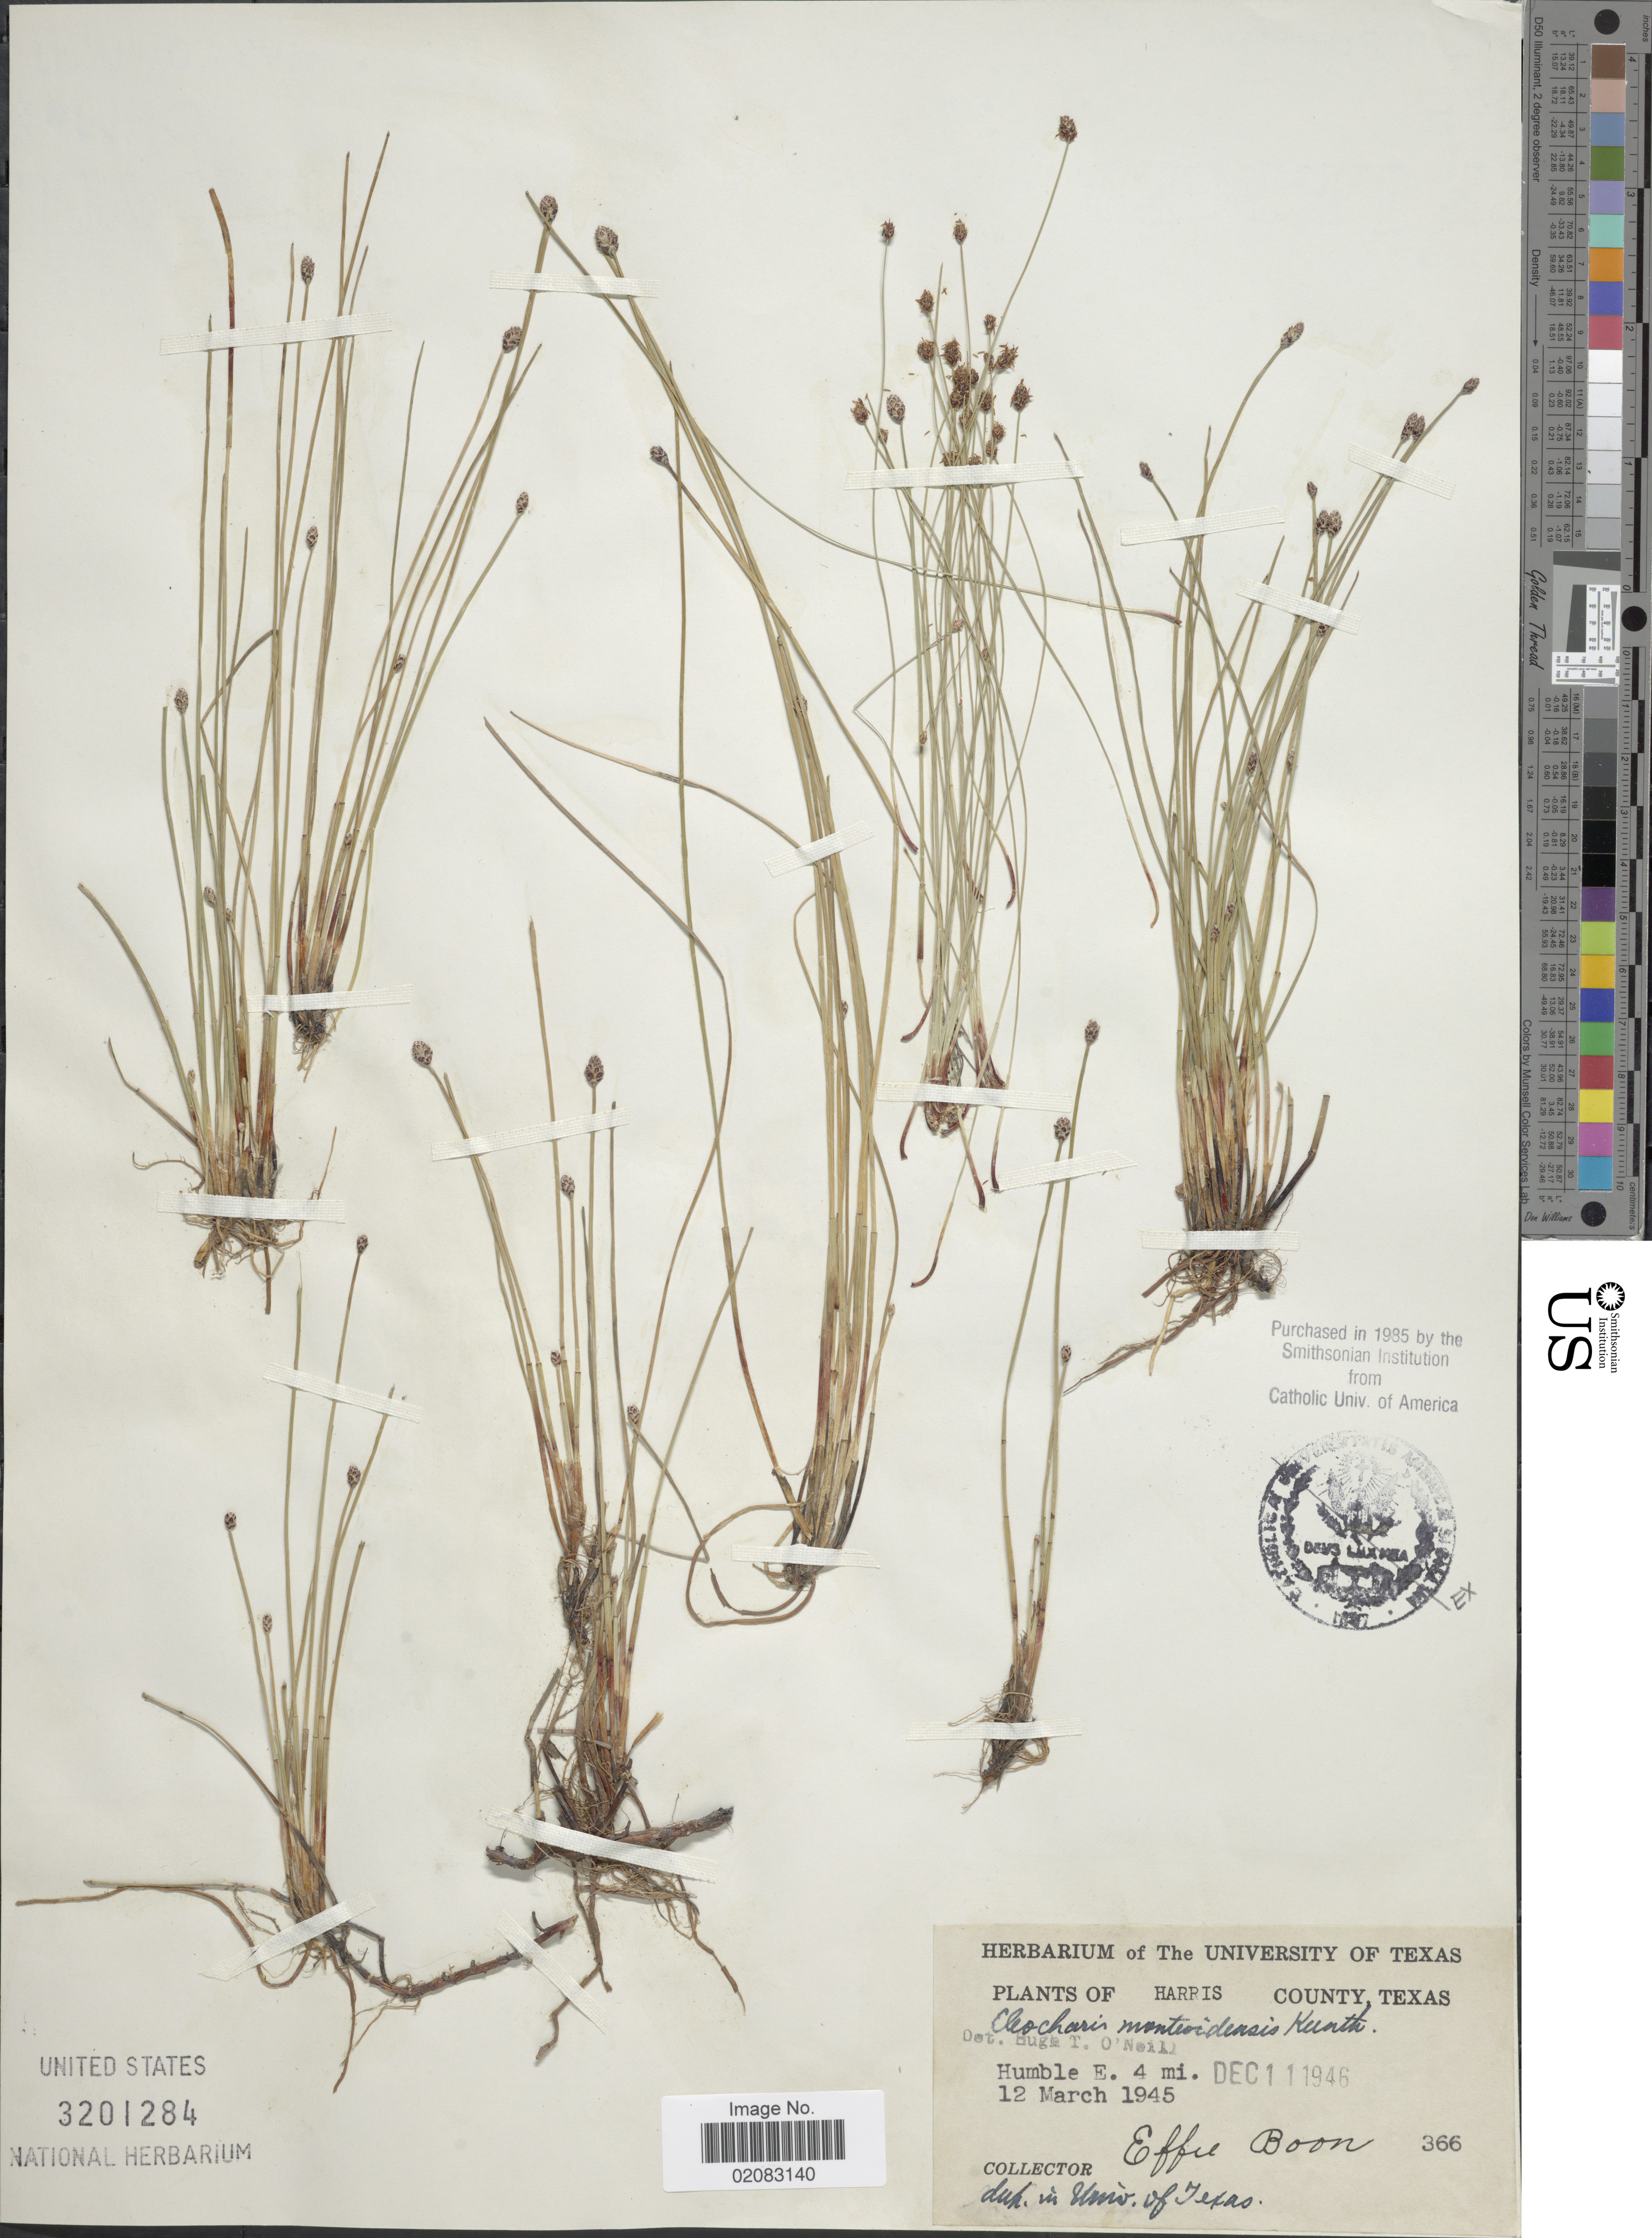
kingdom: Plantae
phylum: Tracheophyta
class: Liliopsida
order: Poales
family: Cyperaceae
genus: Eleocharis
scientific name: Eleocharis montevidensis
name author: Kunth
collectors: E. Boon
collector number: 366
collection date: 1945-03-12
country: United States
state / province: Texas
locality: Harris County, Humble E. 4 mi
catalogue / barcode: US 3201284